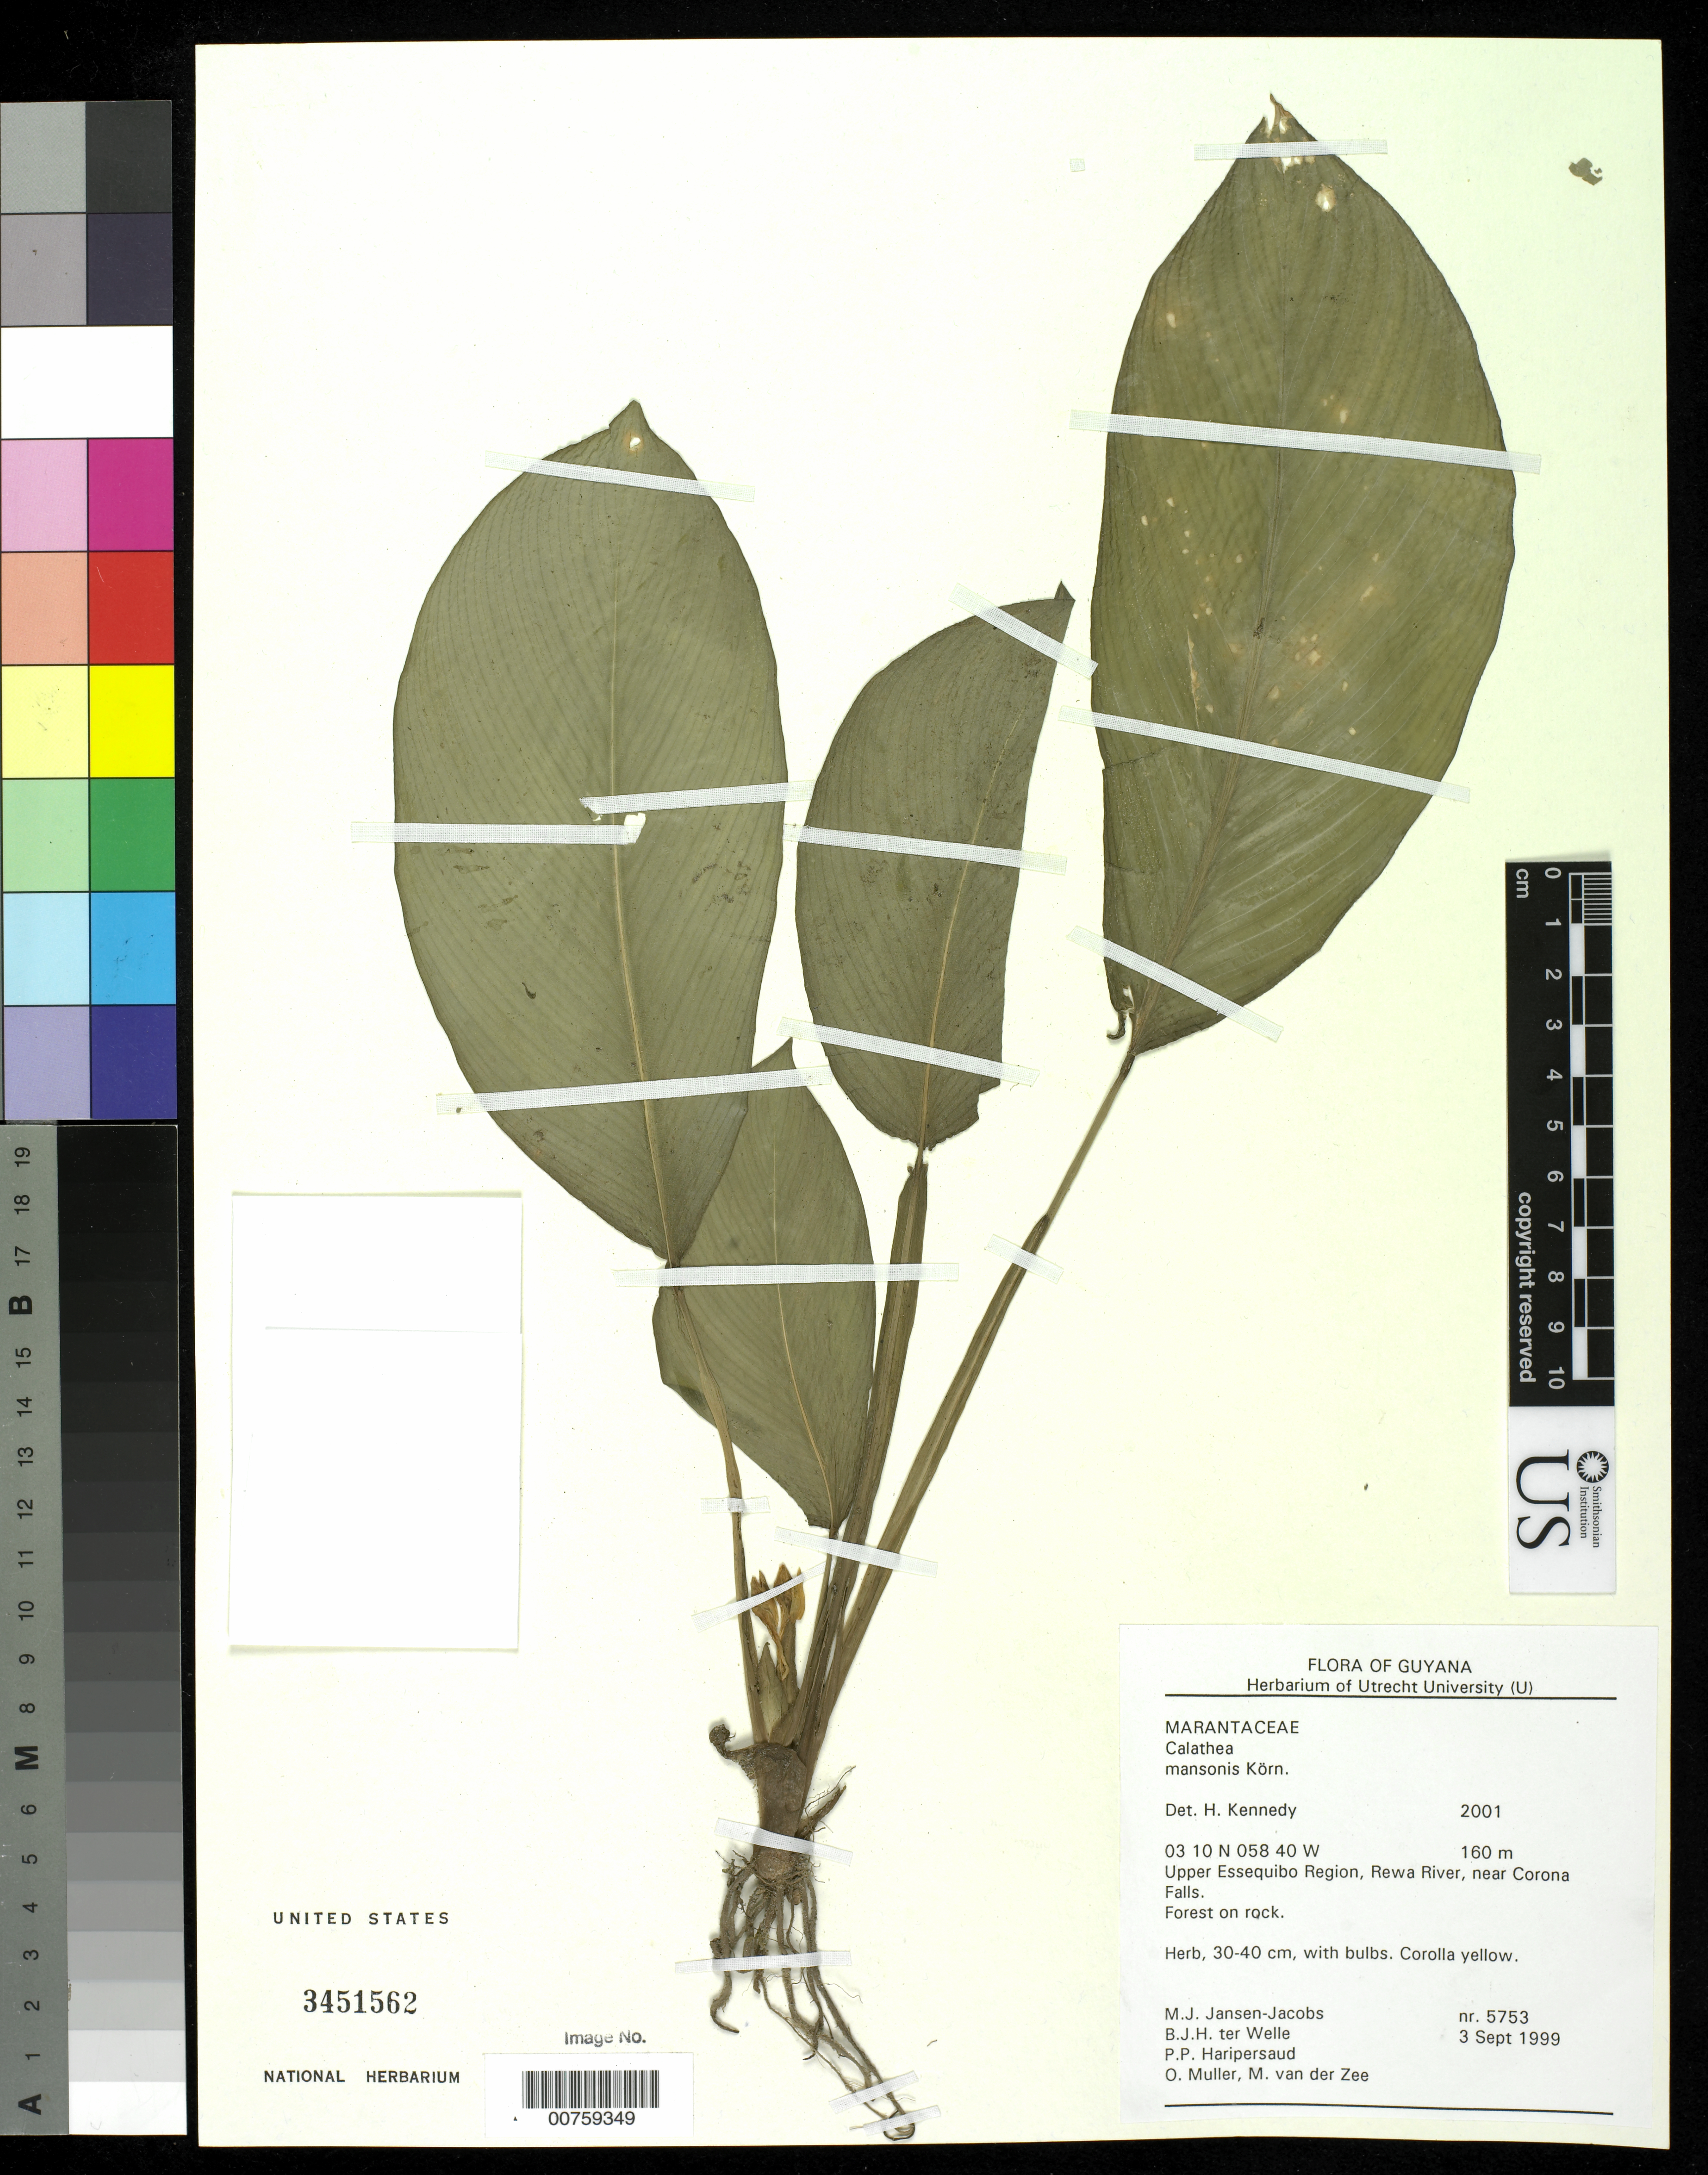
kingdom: Plantae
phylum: Tracheophyta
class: Liliopsida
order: Zingiberales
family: Marantaceae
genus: Goeppertia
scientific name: Goeppertia mansoi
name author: (Körn.) Borchs. & S. Suárez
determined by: Strong, Mark T., (BOT), Smithsonian Institution - National Museum of Natural History (UNITED STATES)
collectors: M. J. Jansen-Jacobs, B. Welle, P. Haripersaud, O. Muller & M. van der Zee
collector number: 5753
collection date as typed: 3-Sep-99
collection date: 1999-09-03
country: Guyana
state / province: U. Takutu-U. Essequibo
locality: Rewa River, near Corona Falls, Upper Essequibo Region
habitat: Forest on rock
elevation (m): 160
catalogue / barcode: US 3451562